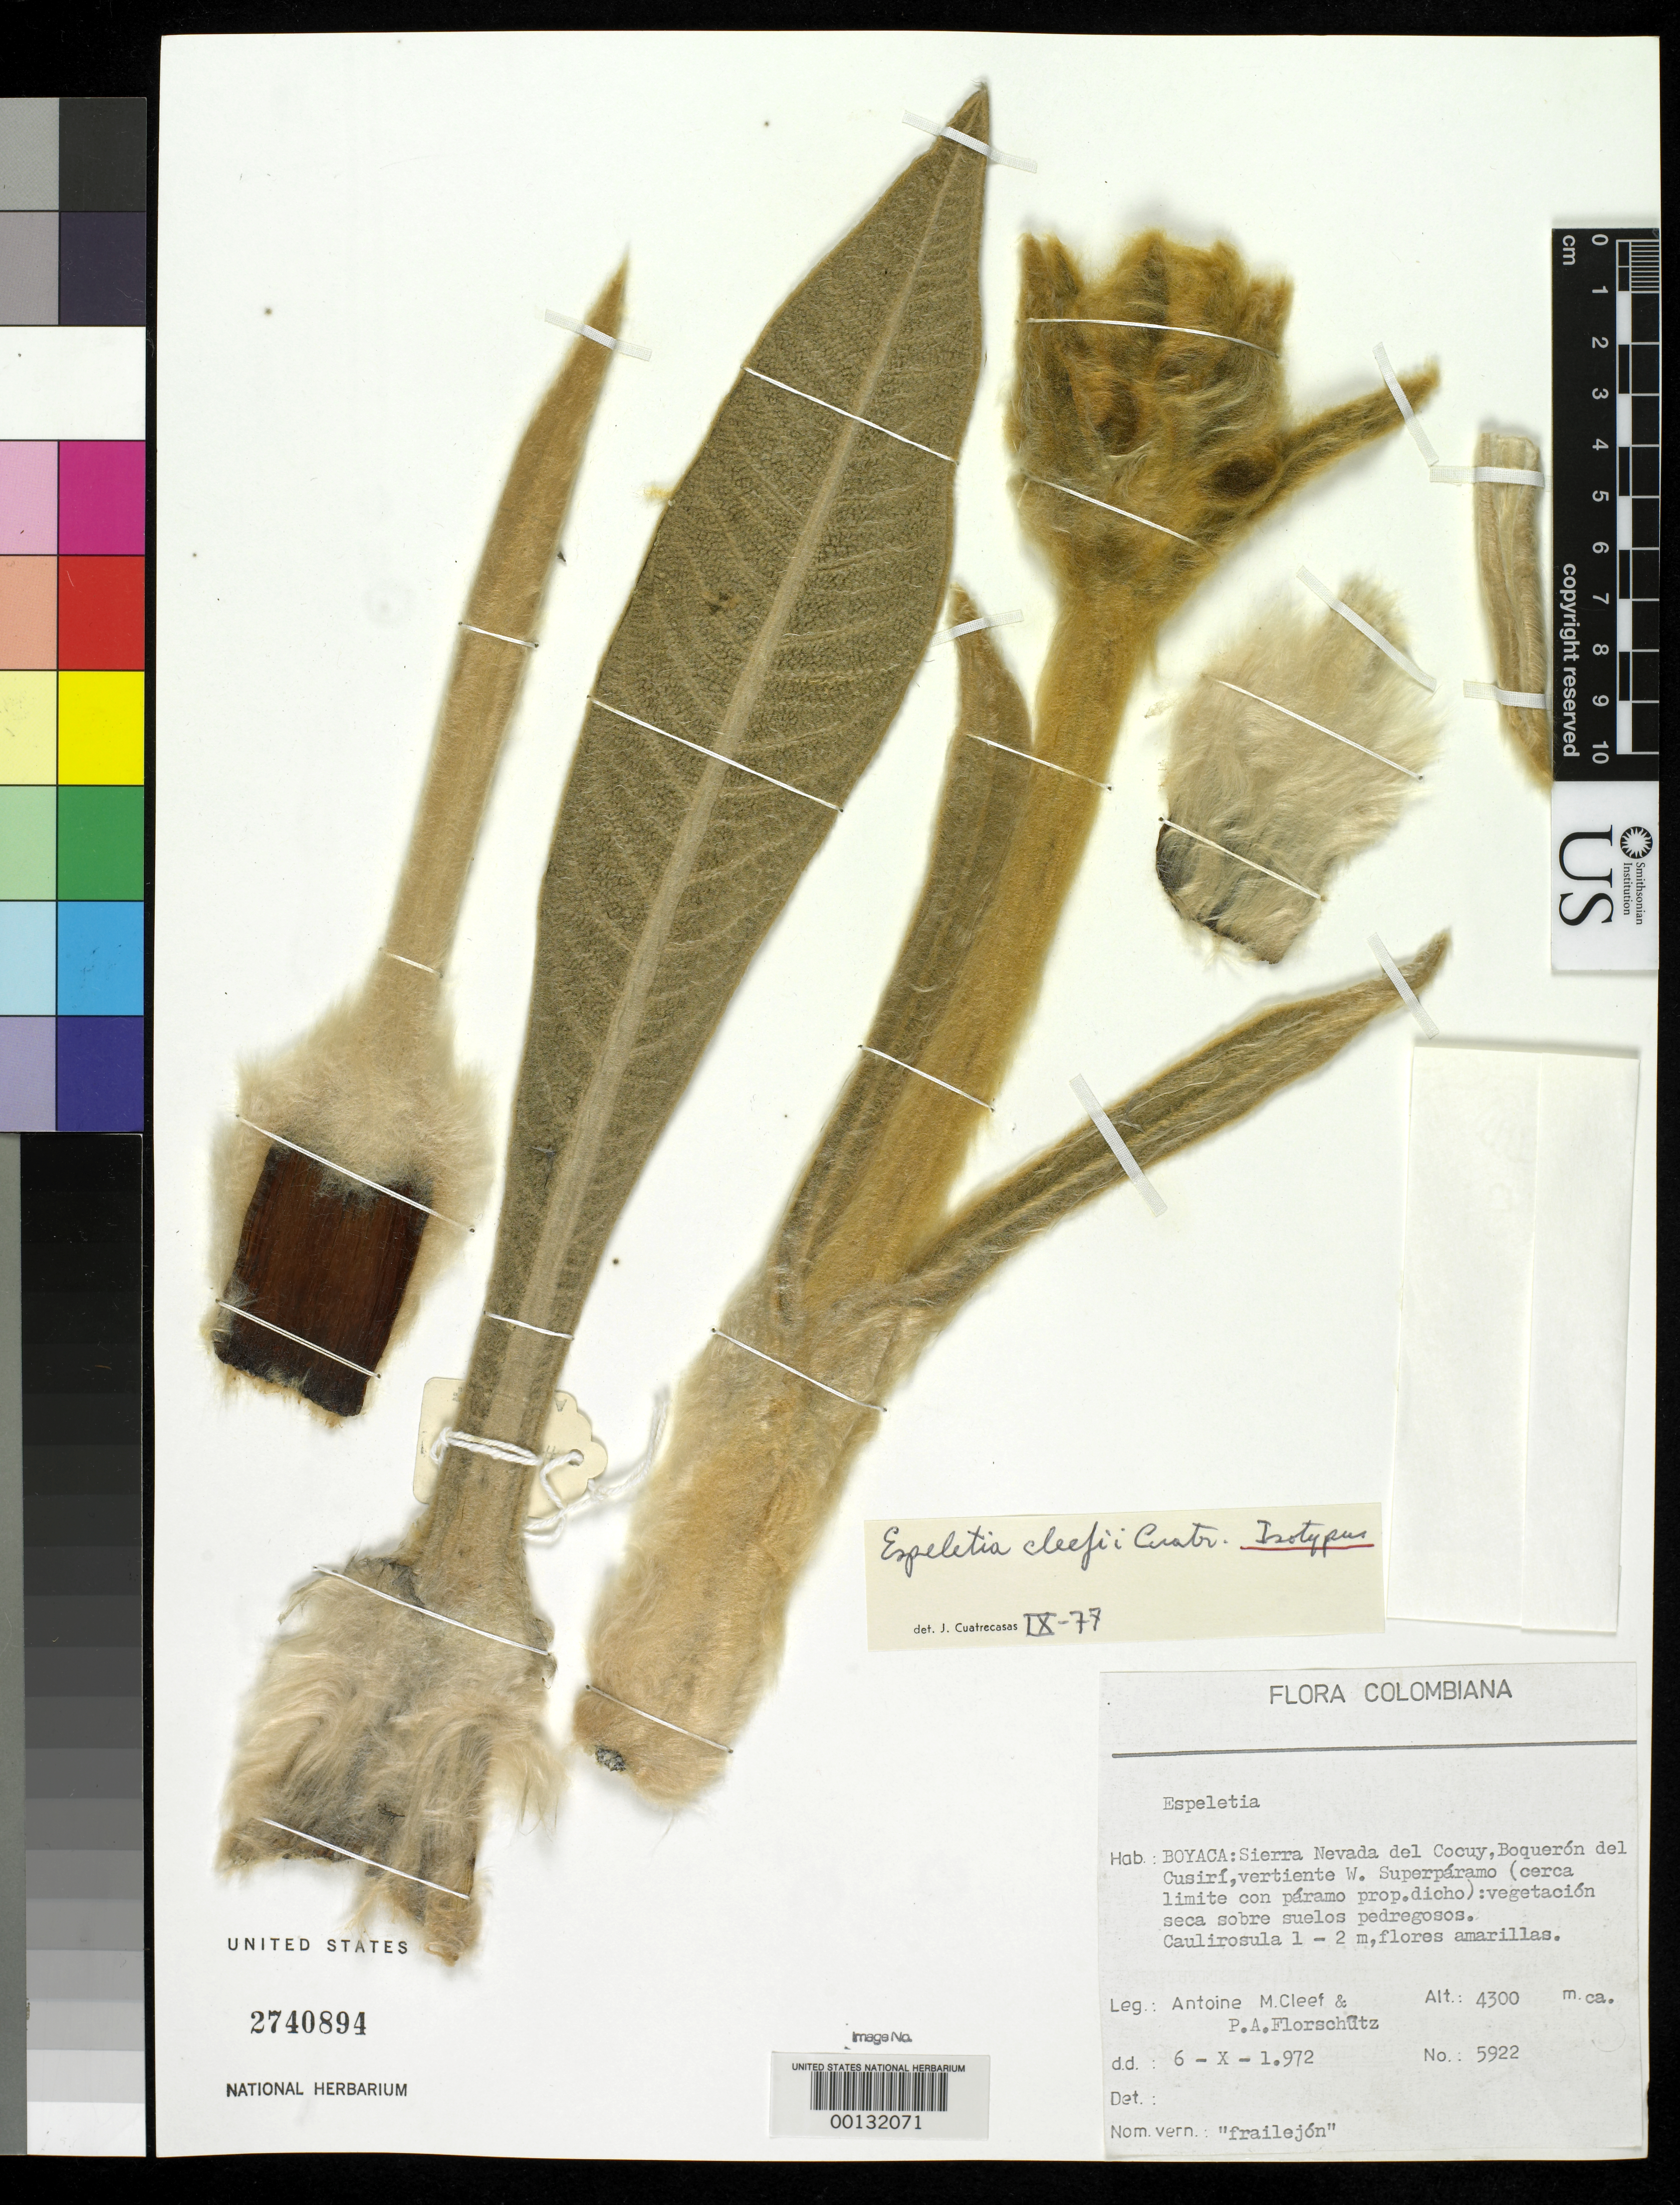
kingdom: Plantae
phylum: Tracheophyta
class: Magnoliopsida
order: Asterales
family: Asteraceae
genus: Espeletia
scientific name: Espeletia cleefii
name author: Cuatrec.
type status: Isotype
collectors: A. M. Cleef & P. Florschütz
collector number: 5922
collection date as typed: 06 Oct 1972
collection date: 1972-10-06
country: Colombia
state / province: Boyacá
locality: Sierra Nevada del Cocuy, Boqueron del Cusiri.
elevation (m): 4300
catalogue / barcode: US 2740894